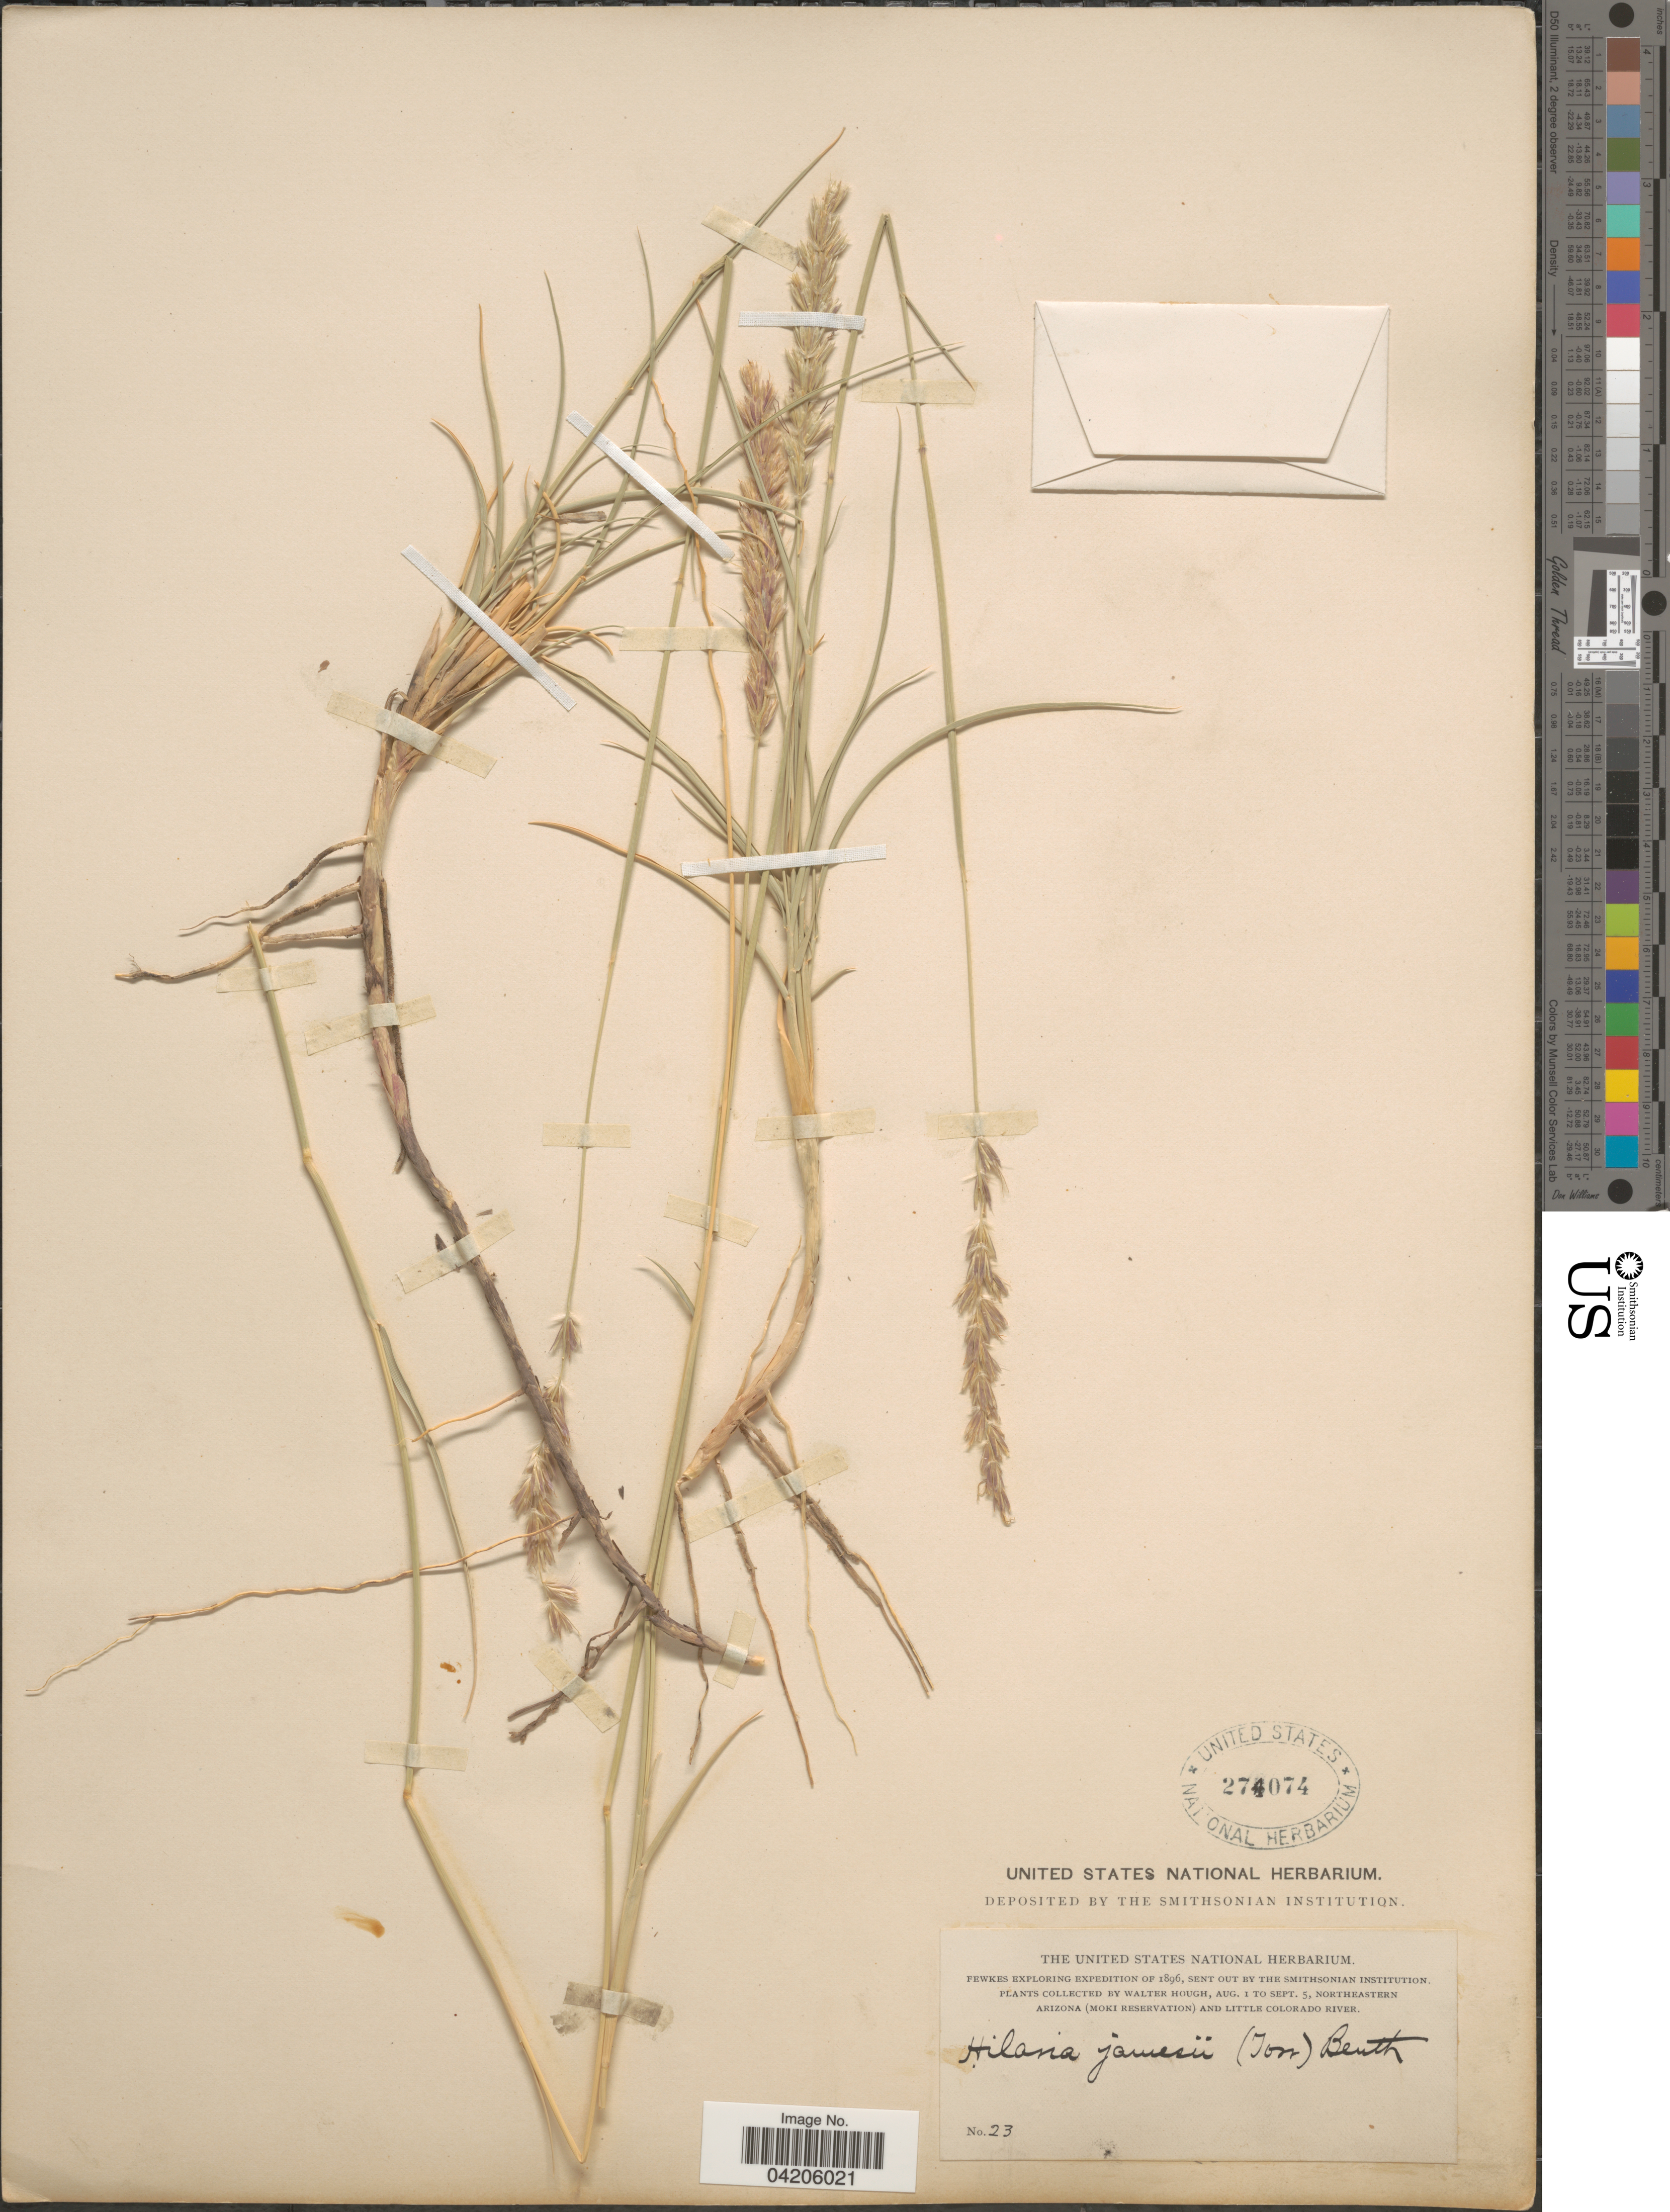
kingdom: Plantae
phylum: Tracheophyta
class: Liliopsida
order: Poales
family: Poaceae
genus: Hilaria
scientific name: Hilaria jamesii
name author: (Torr.) Benth.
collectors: W. Hough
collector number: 23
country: United States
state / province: Arizona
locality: Fewkes Exploring Expedition of 1896. Northeastern Arizona (Moki Reservation) and Little Colorado River.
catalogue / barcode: US 274074